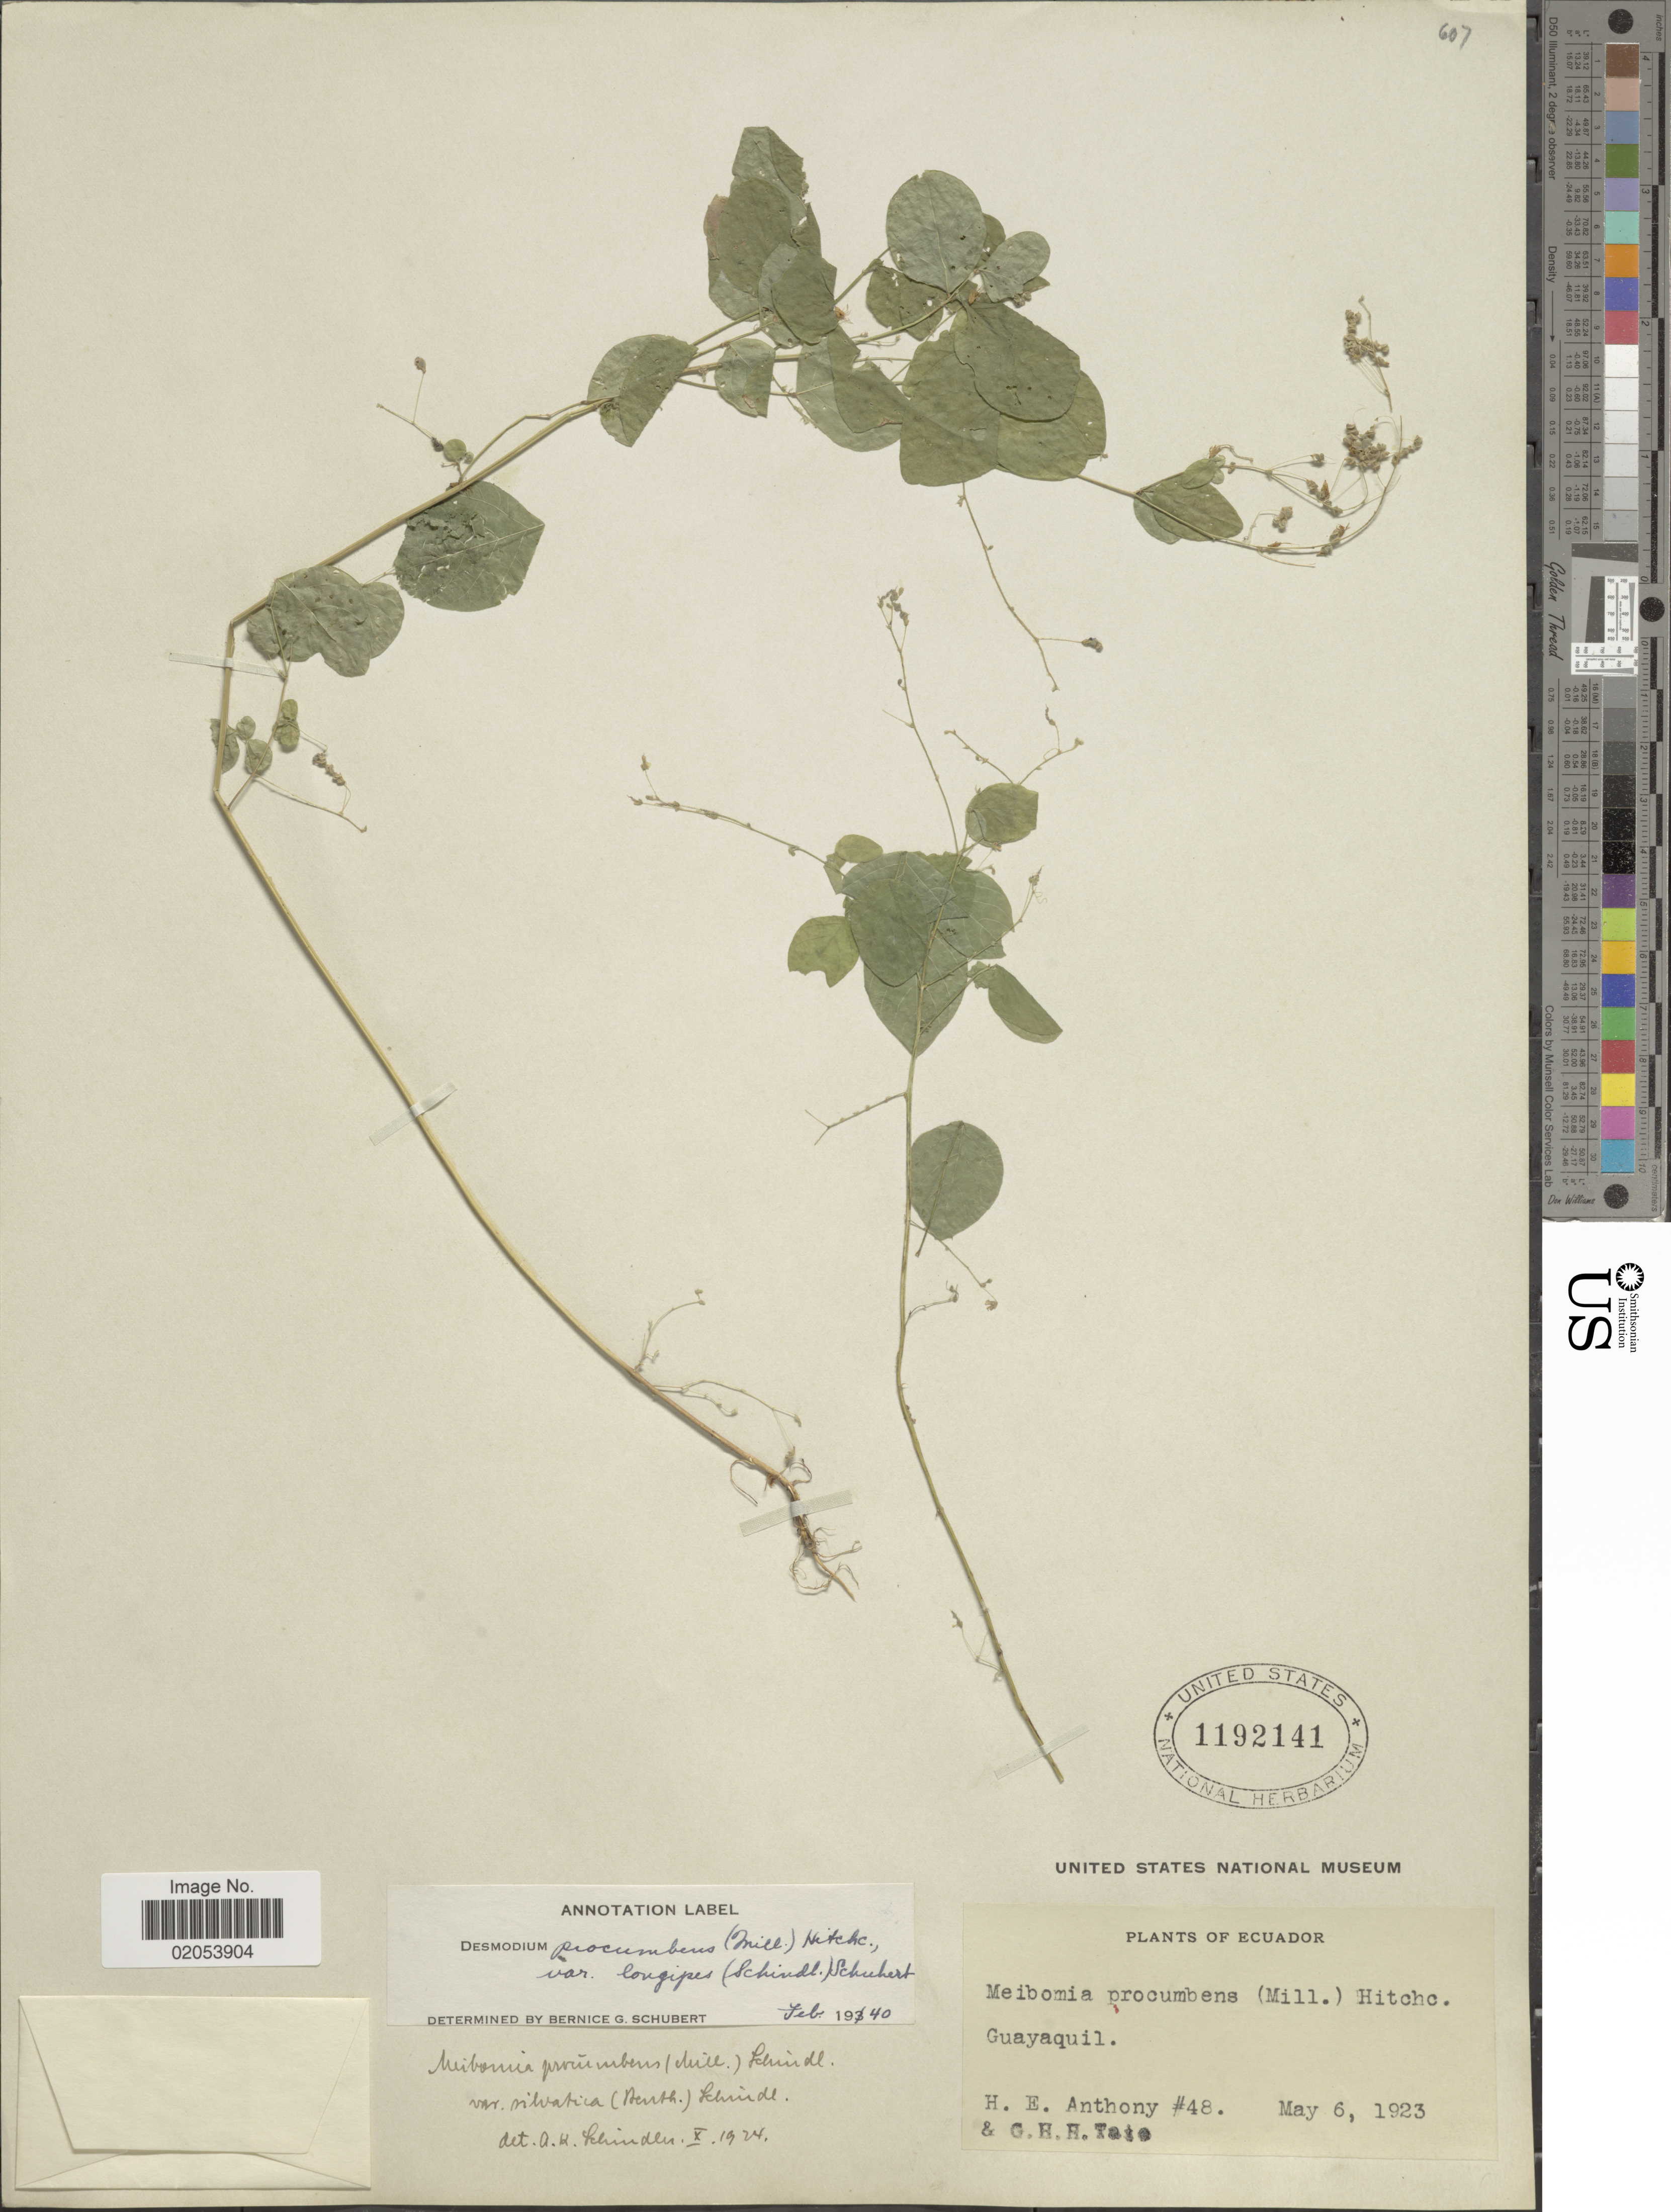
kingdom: Plantae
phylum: Tracheophyta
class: Magnoliopsida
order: Fabales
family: Fabaceae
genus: Desmodium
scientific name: Desmodium procumbens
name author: (Mill.) Hitchc.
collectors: H. E. Anthony & G. H. H.Tate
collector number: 48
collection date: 1923-05-06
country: Ecuador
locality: Guayaquil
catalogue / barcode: US 1192141